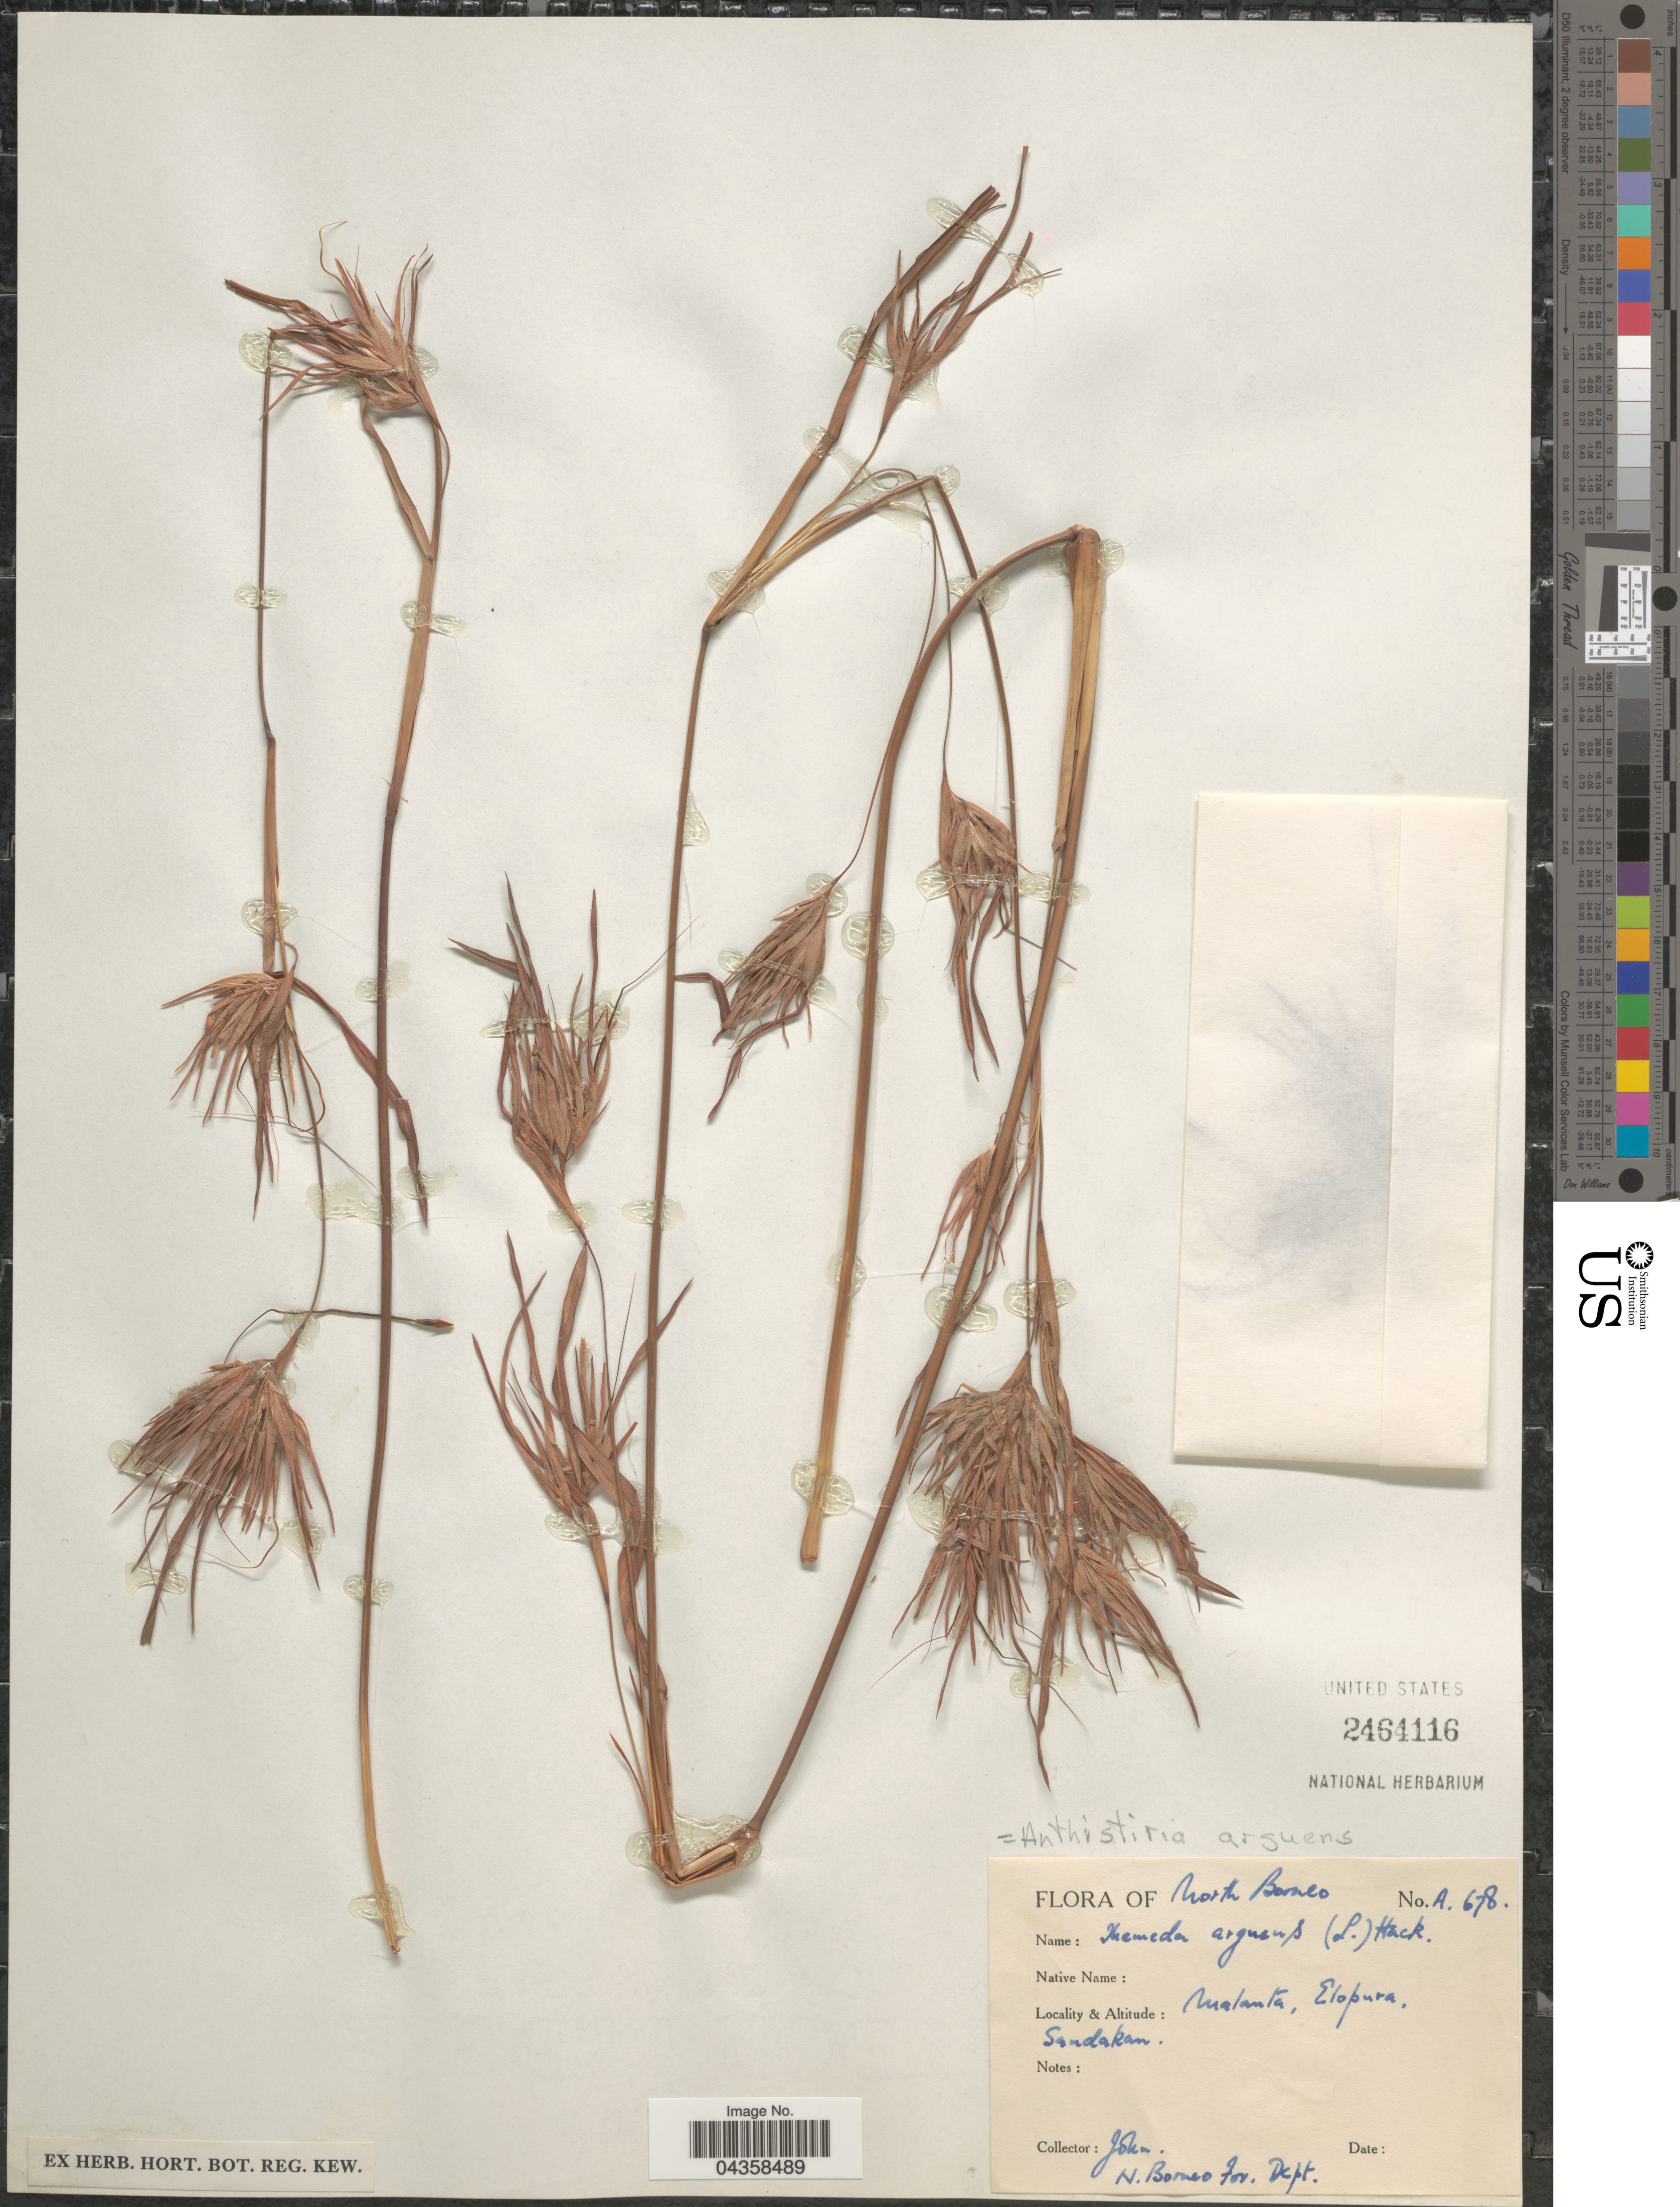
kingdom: Plantae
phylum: Tracheophyta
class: Liliopsida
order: Poales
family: Poaceae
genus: Themeda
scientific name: Themeda arguens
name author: (L.) Hack.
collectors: -. John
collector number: A.678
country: Malaysia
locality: North Borneo. Malanta, Elopura, Sandakan.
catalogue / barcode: US 2464116